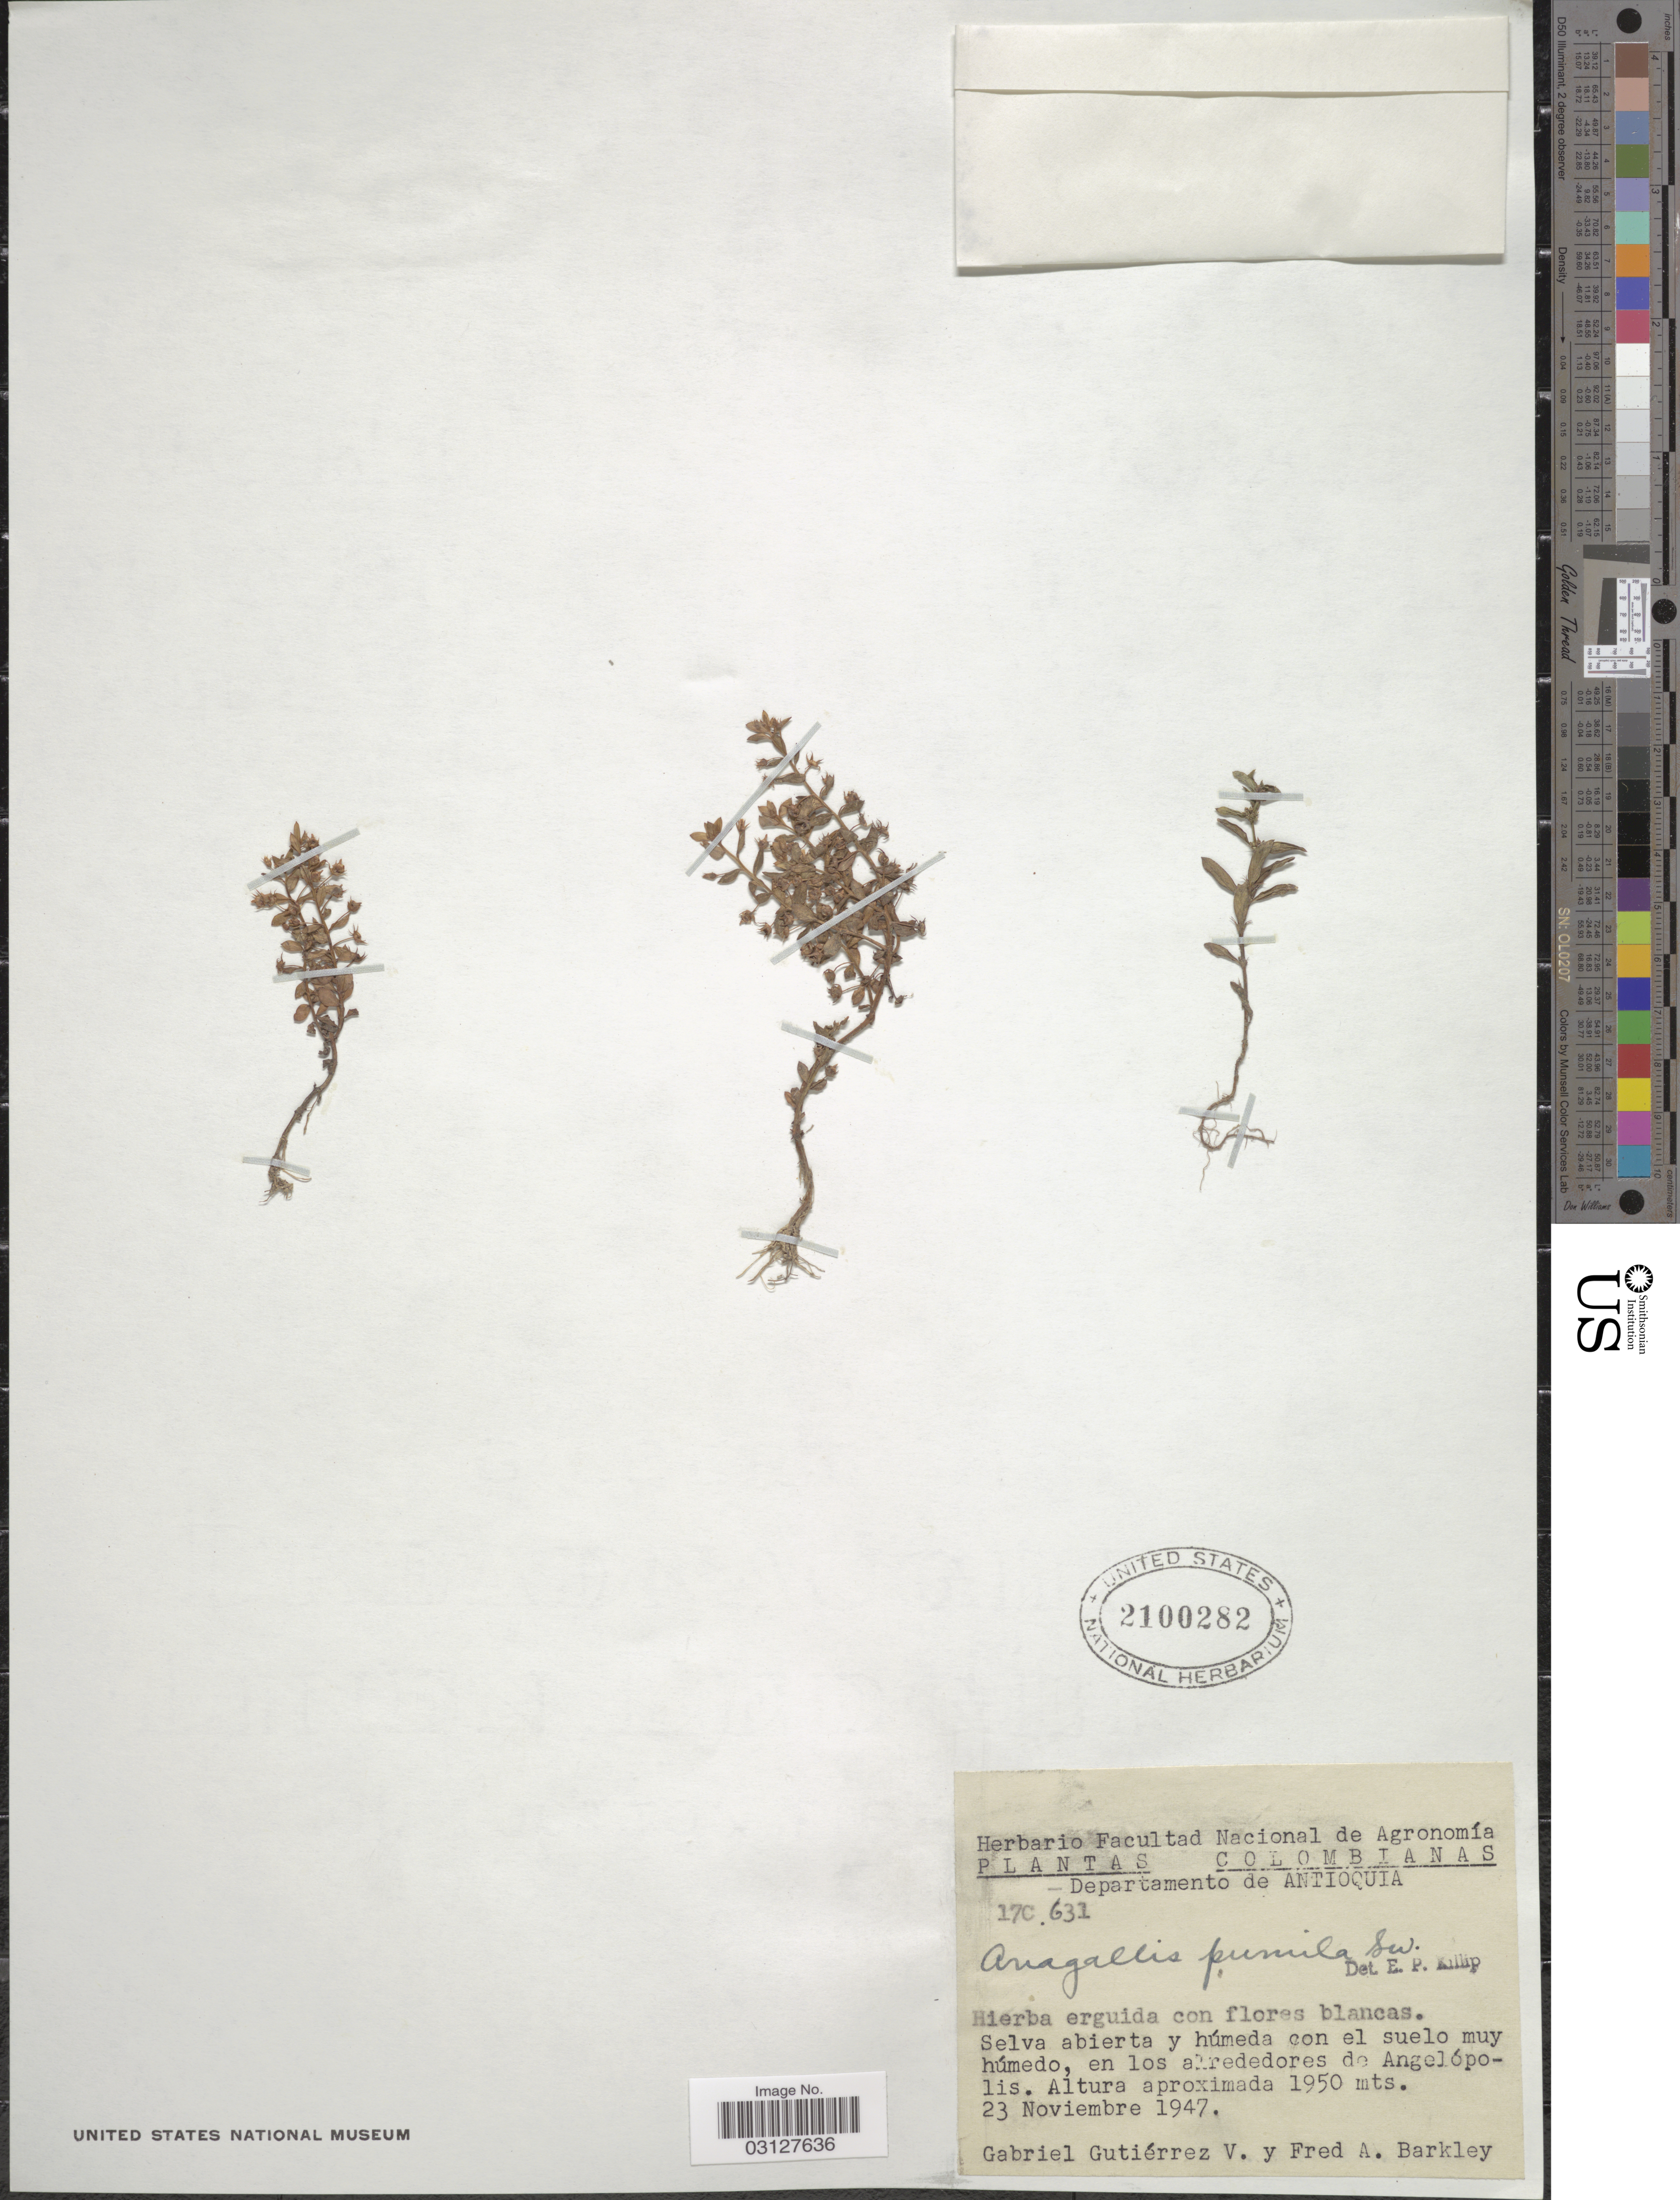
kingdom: Plantae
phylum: Tracheophyta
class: Magnoliopsida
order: Ericales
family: Primulaceae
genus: Anagallis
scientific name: Anagallis pumila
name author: Sw.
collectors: G. Gutiérrez V. & F. A. Barkley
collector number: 17C 631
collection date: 1947-11-23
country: Colombia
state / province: Antioquia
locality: Departamento de Antioquia, Selva abierta y húmeda con el suelo muy húmedo, en los alrededores de Angelópolis.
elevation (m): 1950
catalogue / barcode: US 2100282